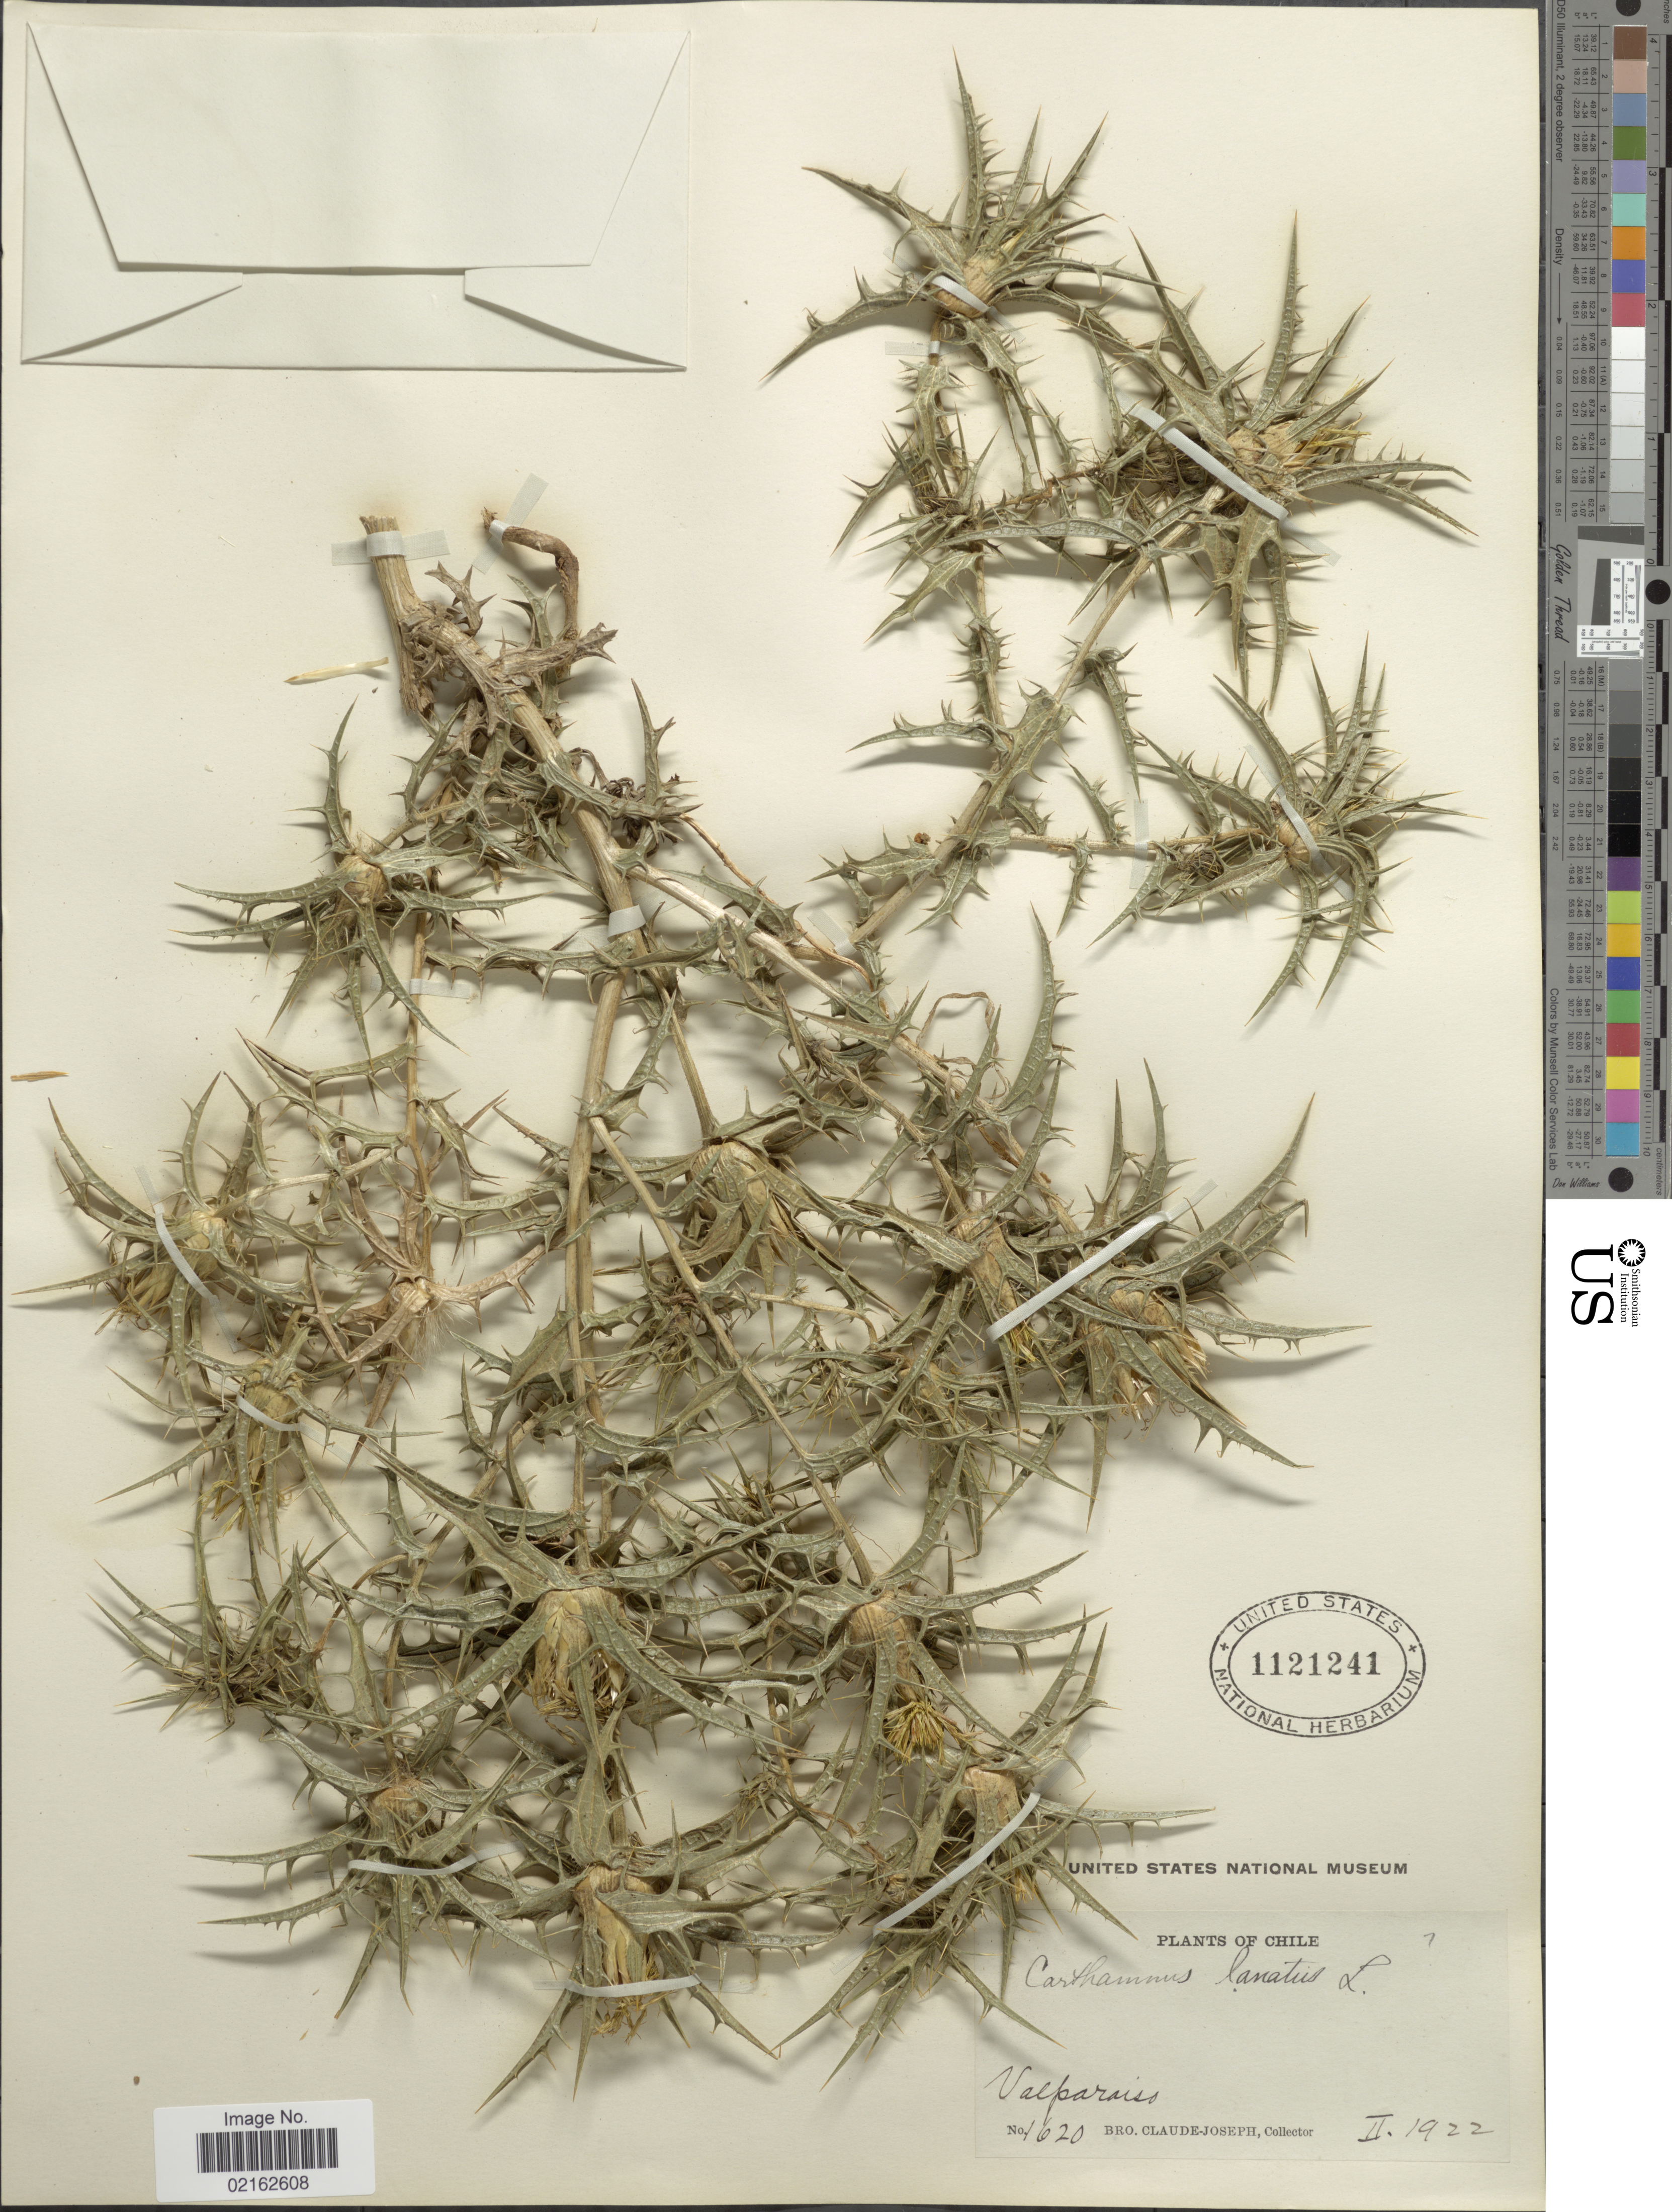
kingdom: Plantae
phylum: Tracheophyta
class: Magnoliopsida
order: Asterales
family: Asteraceae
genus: Carthamus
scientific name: Carthamus lanatus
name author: L.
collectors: Bro. Claude-Joseph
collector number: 1620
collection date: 1922-02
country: Chile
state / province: Valparaíso (V)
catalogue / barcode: US 1121241